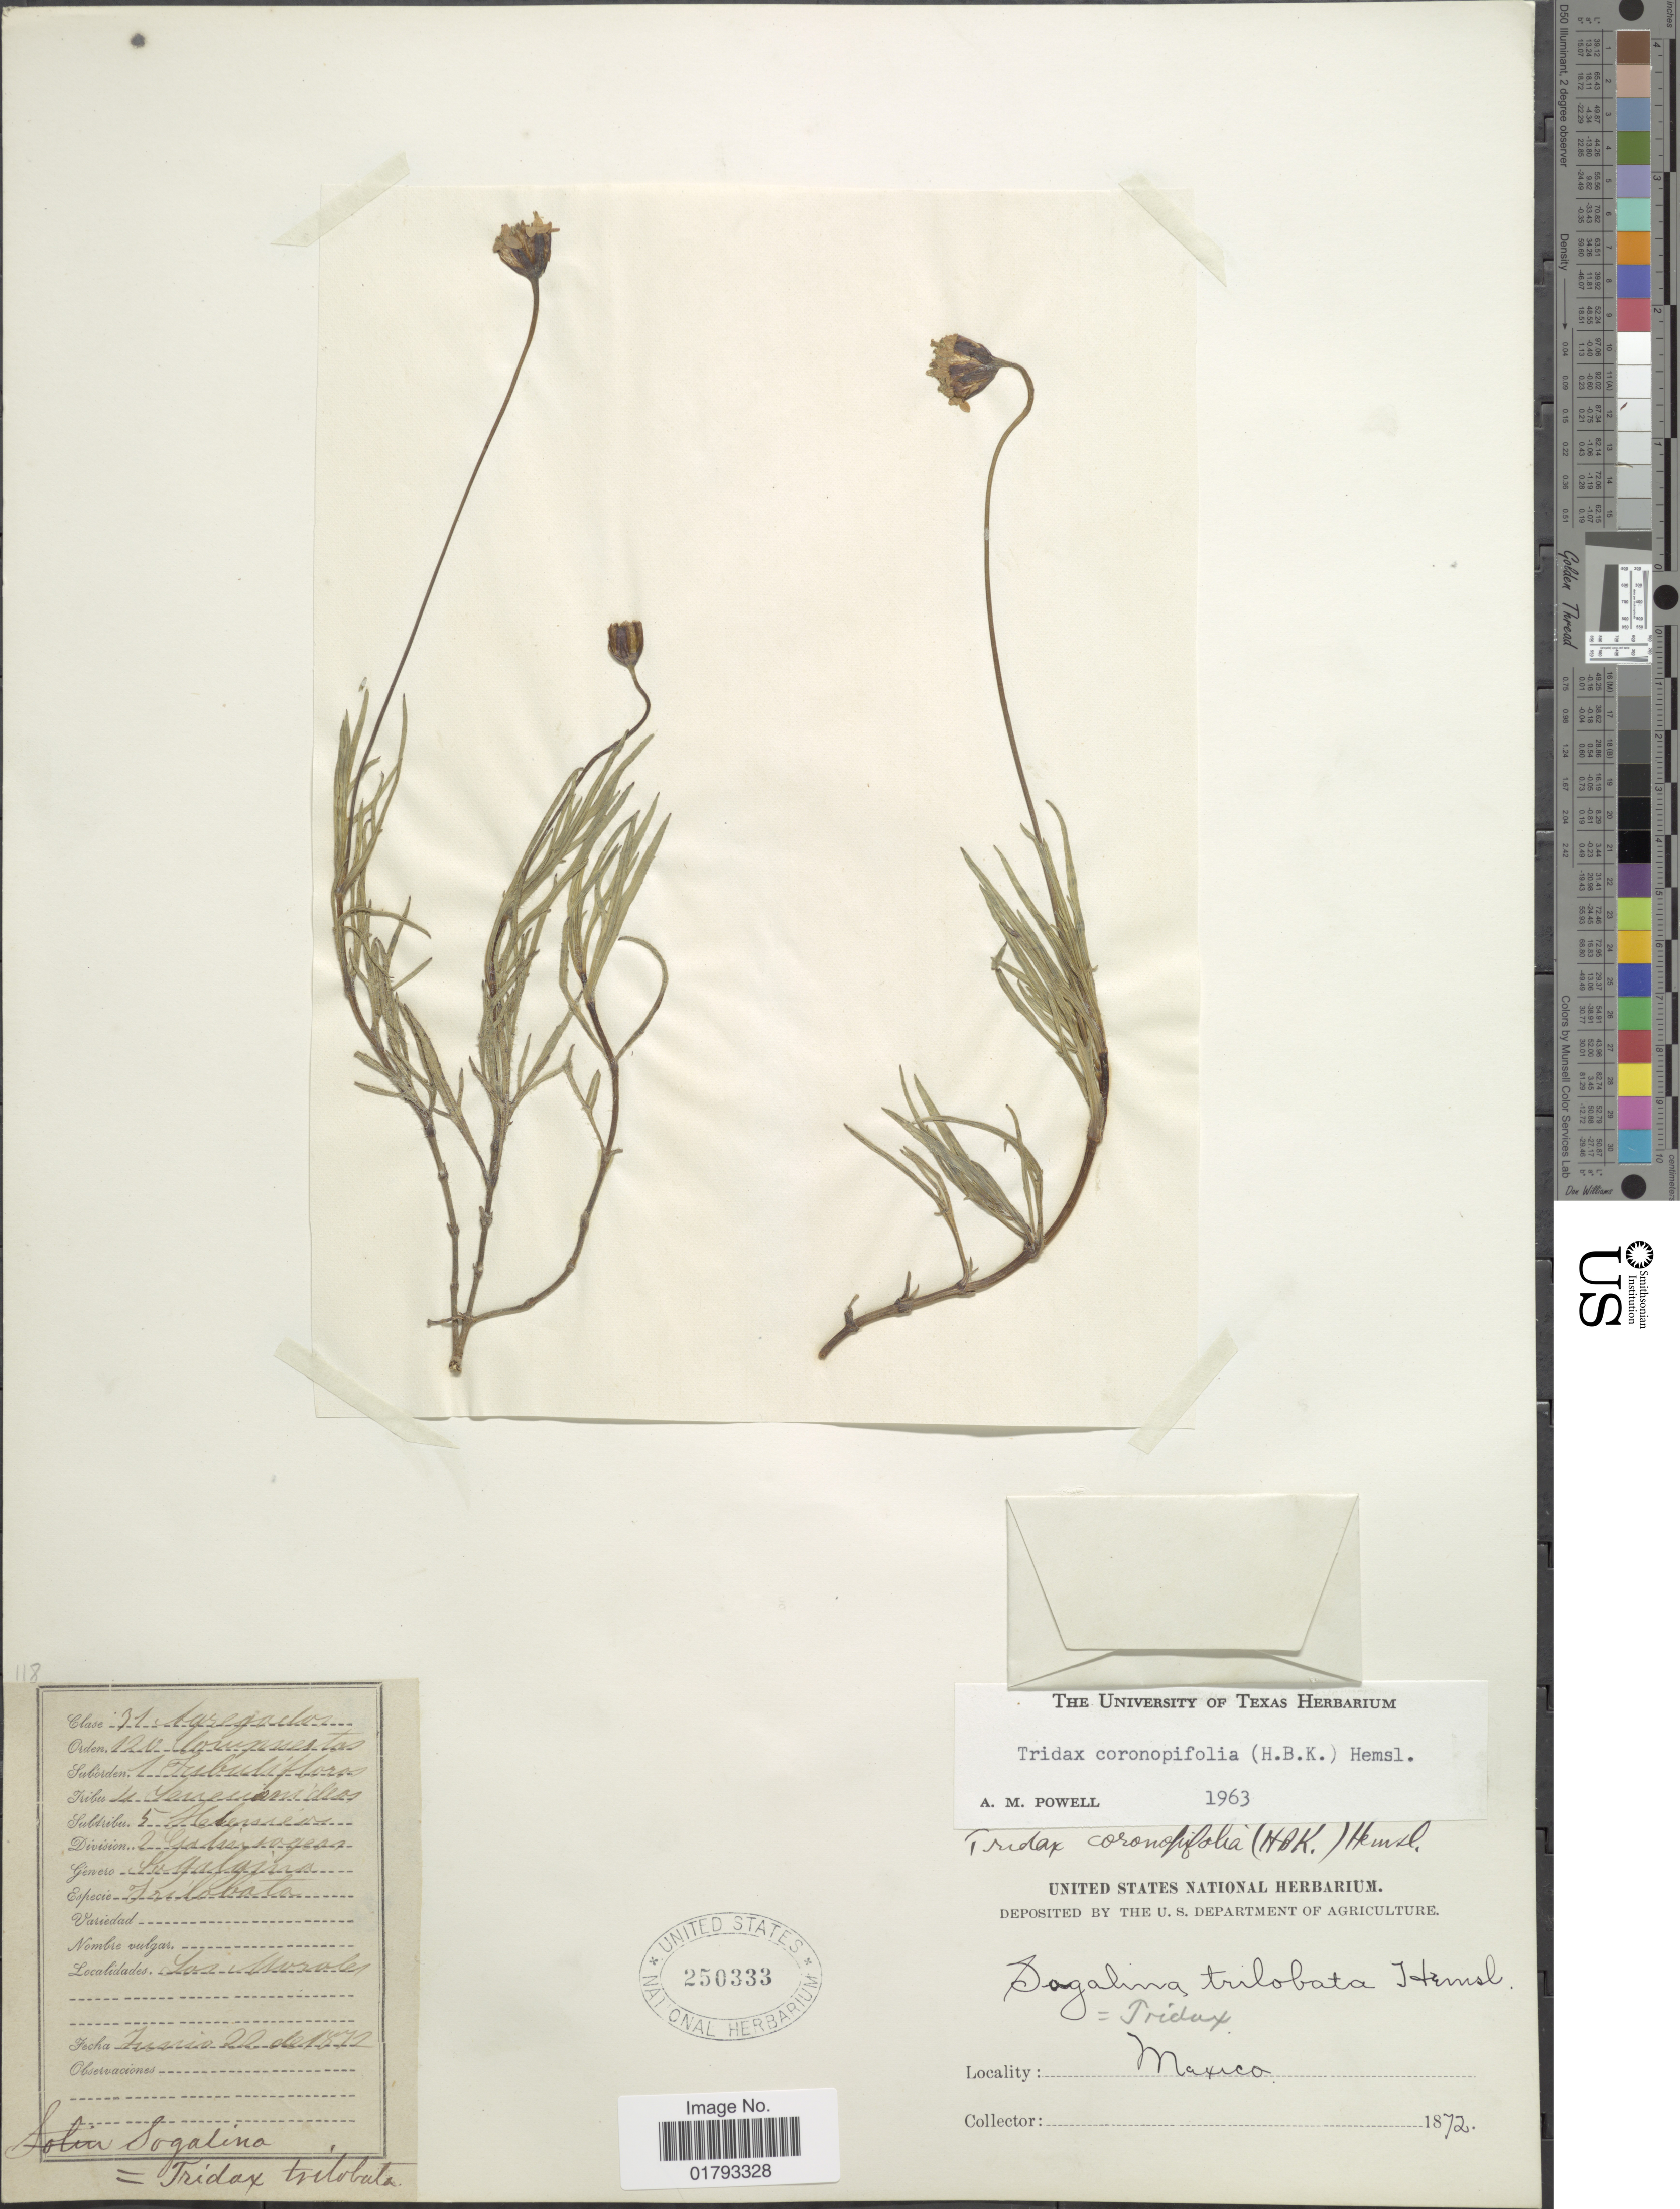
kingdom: Plantae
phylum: Tracheophyta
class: Magnoliopsida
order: Asterales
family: Asteraceae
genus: Tridax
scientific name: Tridax coronopifolia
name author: (Kunth) Hemsl.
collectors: U.S. National Herbarium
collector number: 31?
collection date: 1872-06-22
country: Mexico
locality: Mexico, Los Morales.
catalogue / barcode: US 250333